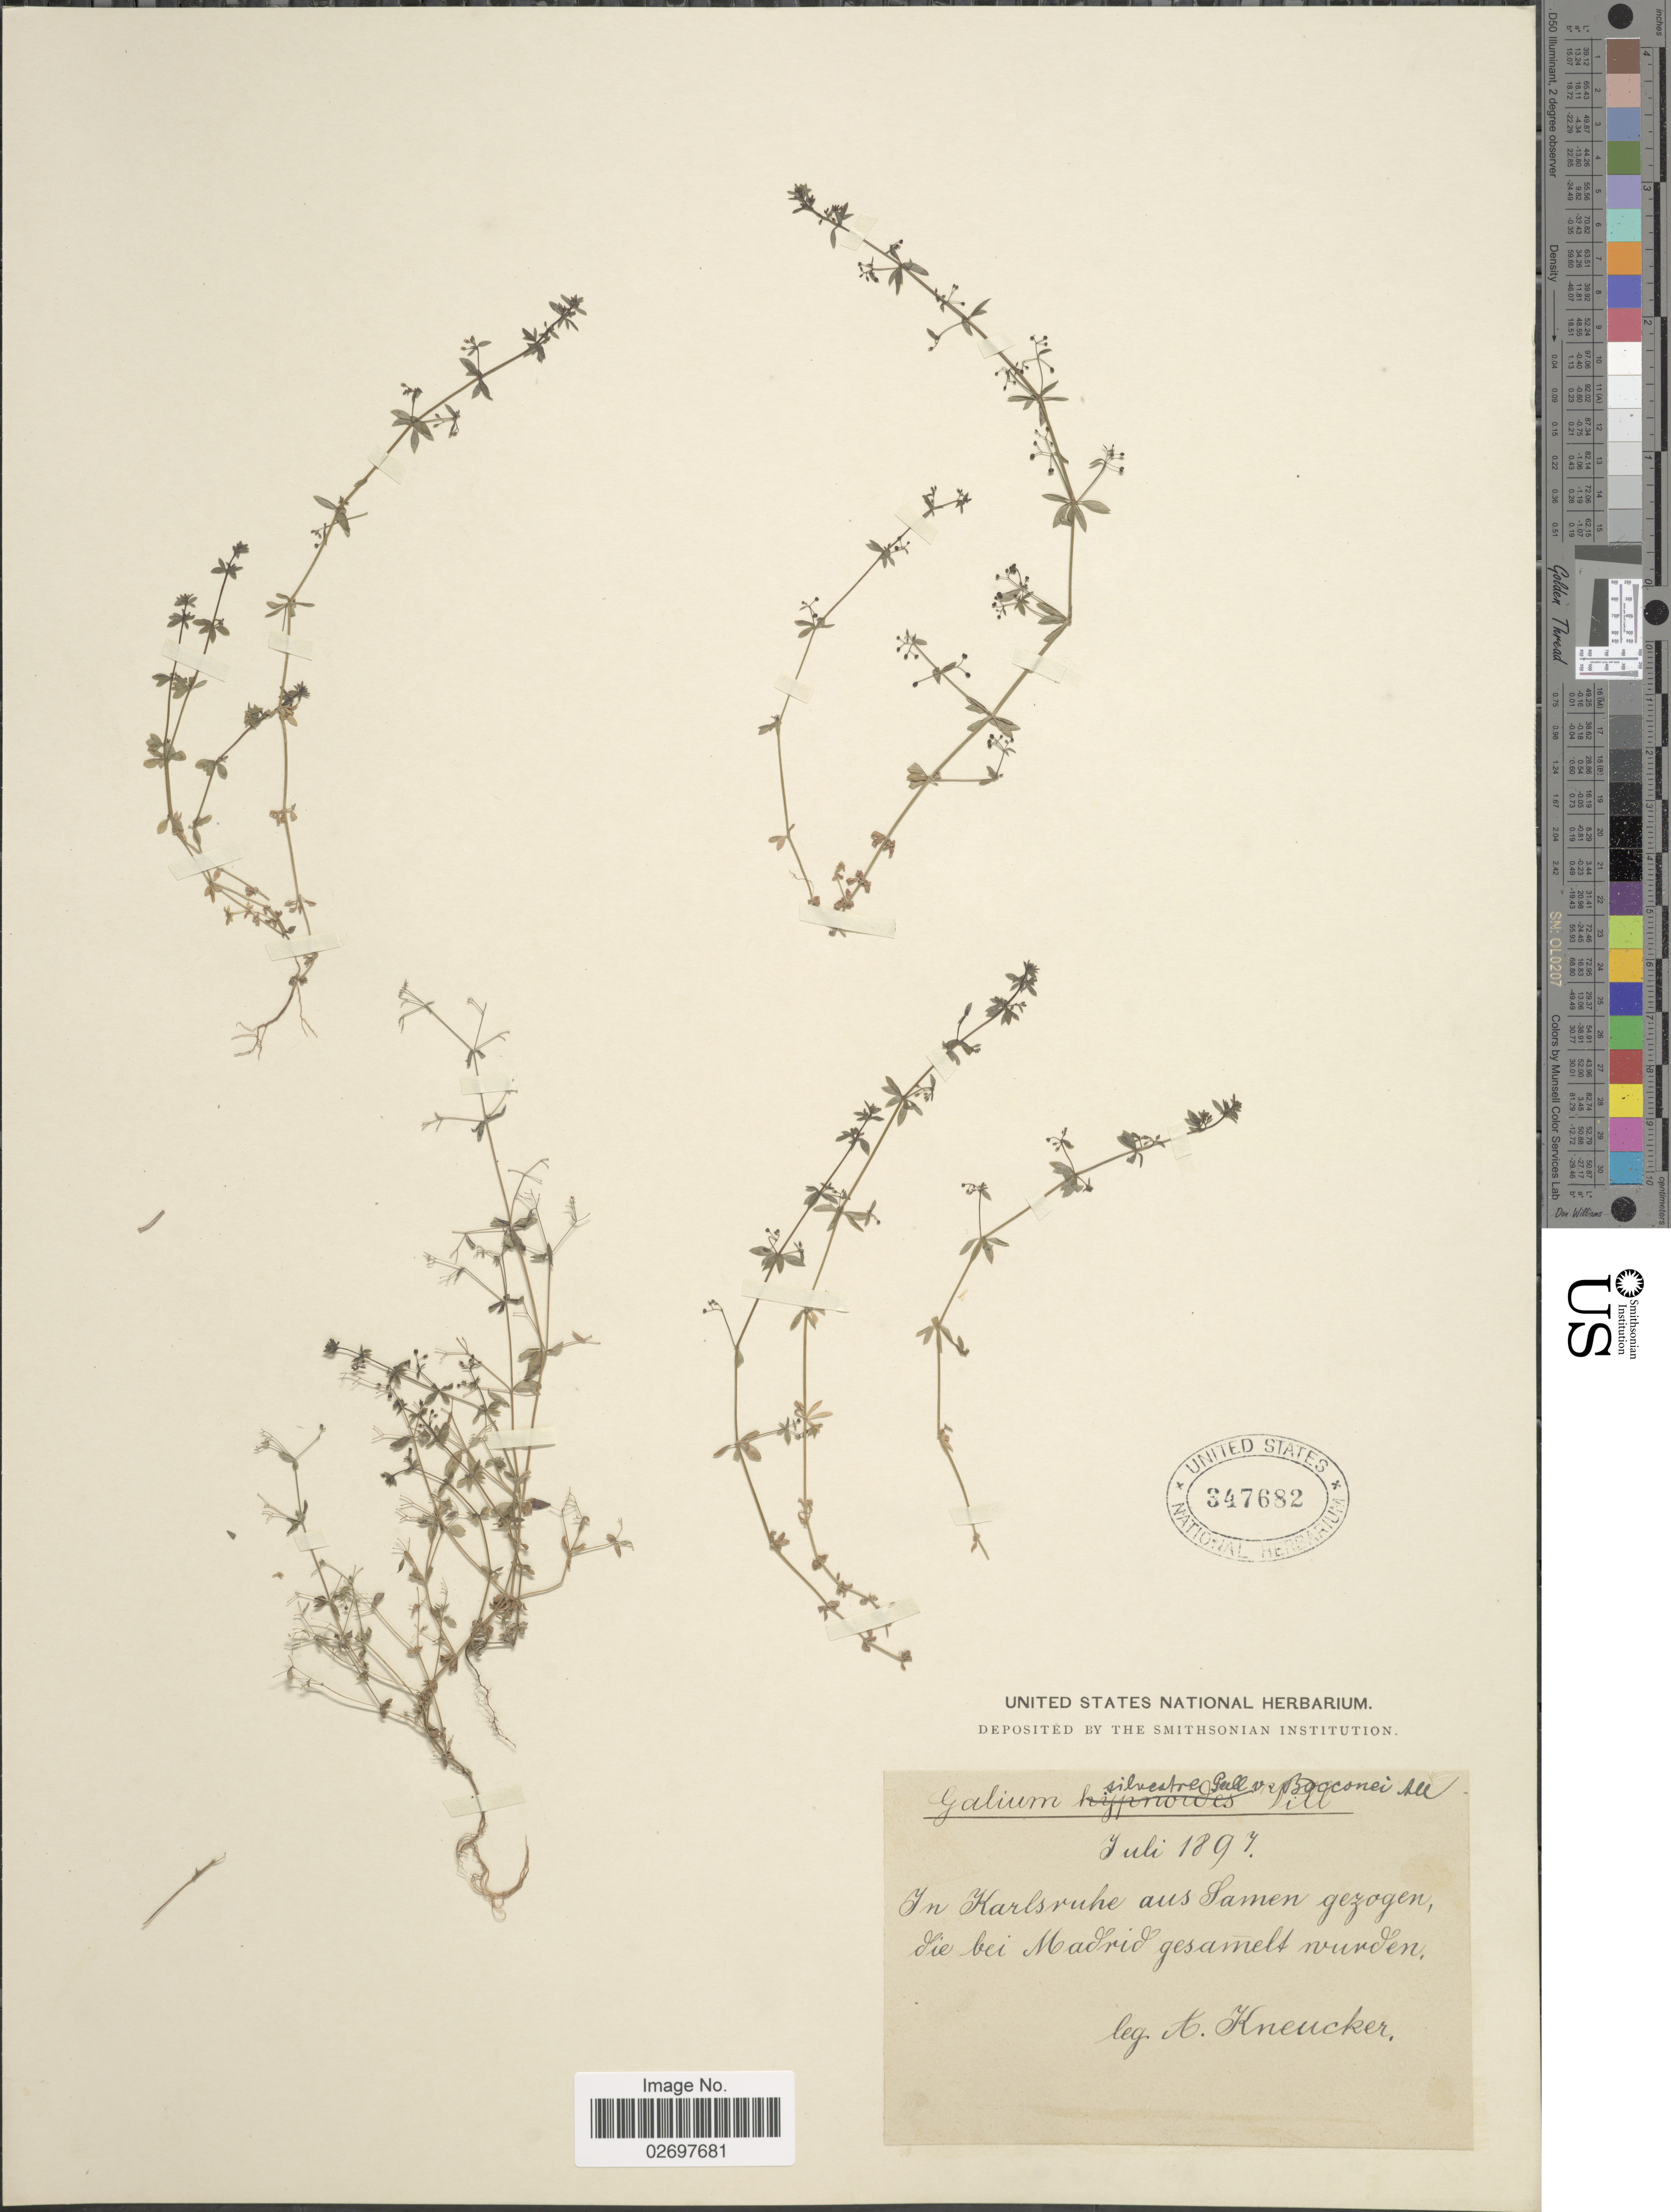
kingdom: Plantae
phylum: Tracheophyta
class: Magnoliopsida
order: Gentianales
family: Rubiaceae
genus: Galium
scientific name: Galium sylvestre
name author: Scop.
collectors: A. Kneucker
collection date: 1897-07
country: Germany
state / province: Baden-Württemberg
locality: In Karlsruhe aus Samen gezogen Sie bei Madrid gesamelt murden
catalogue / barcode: US 347682